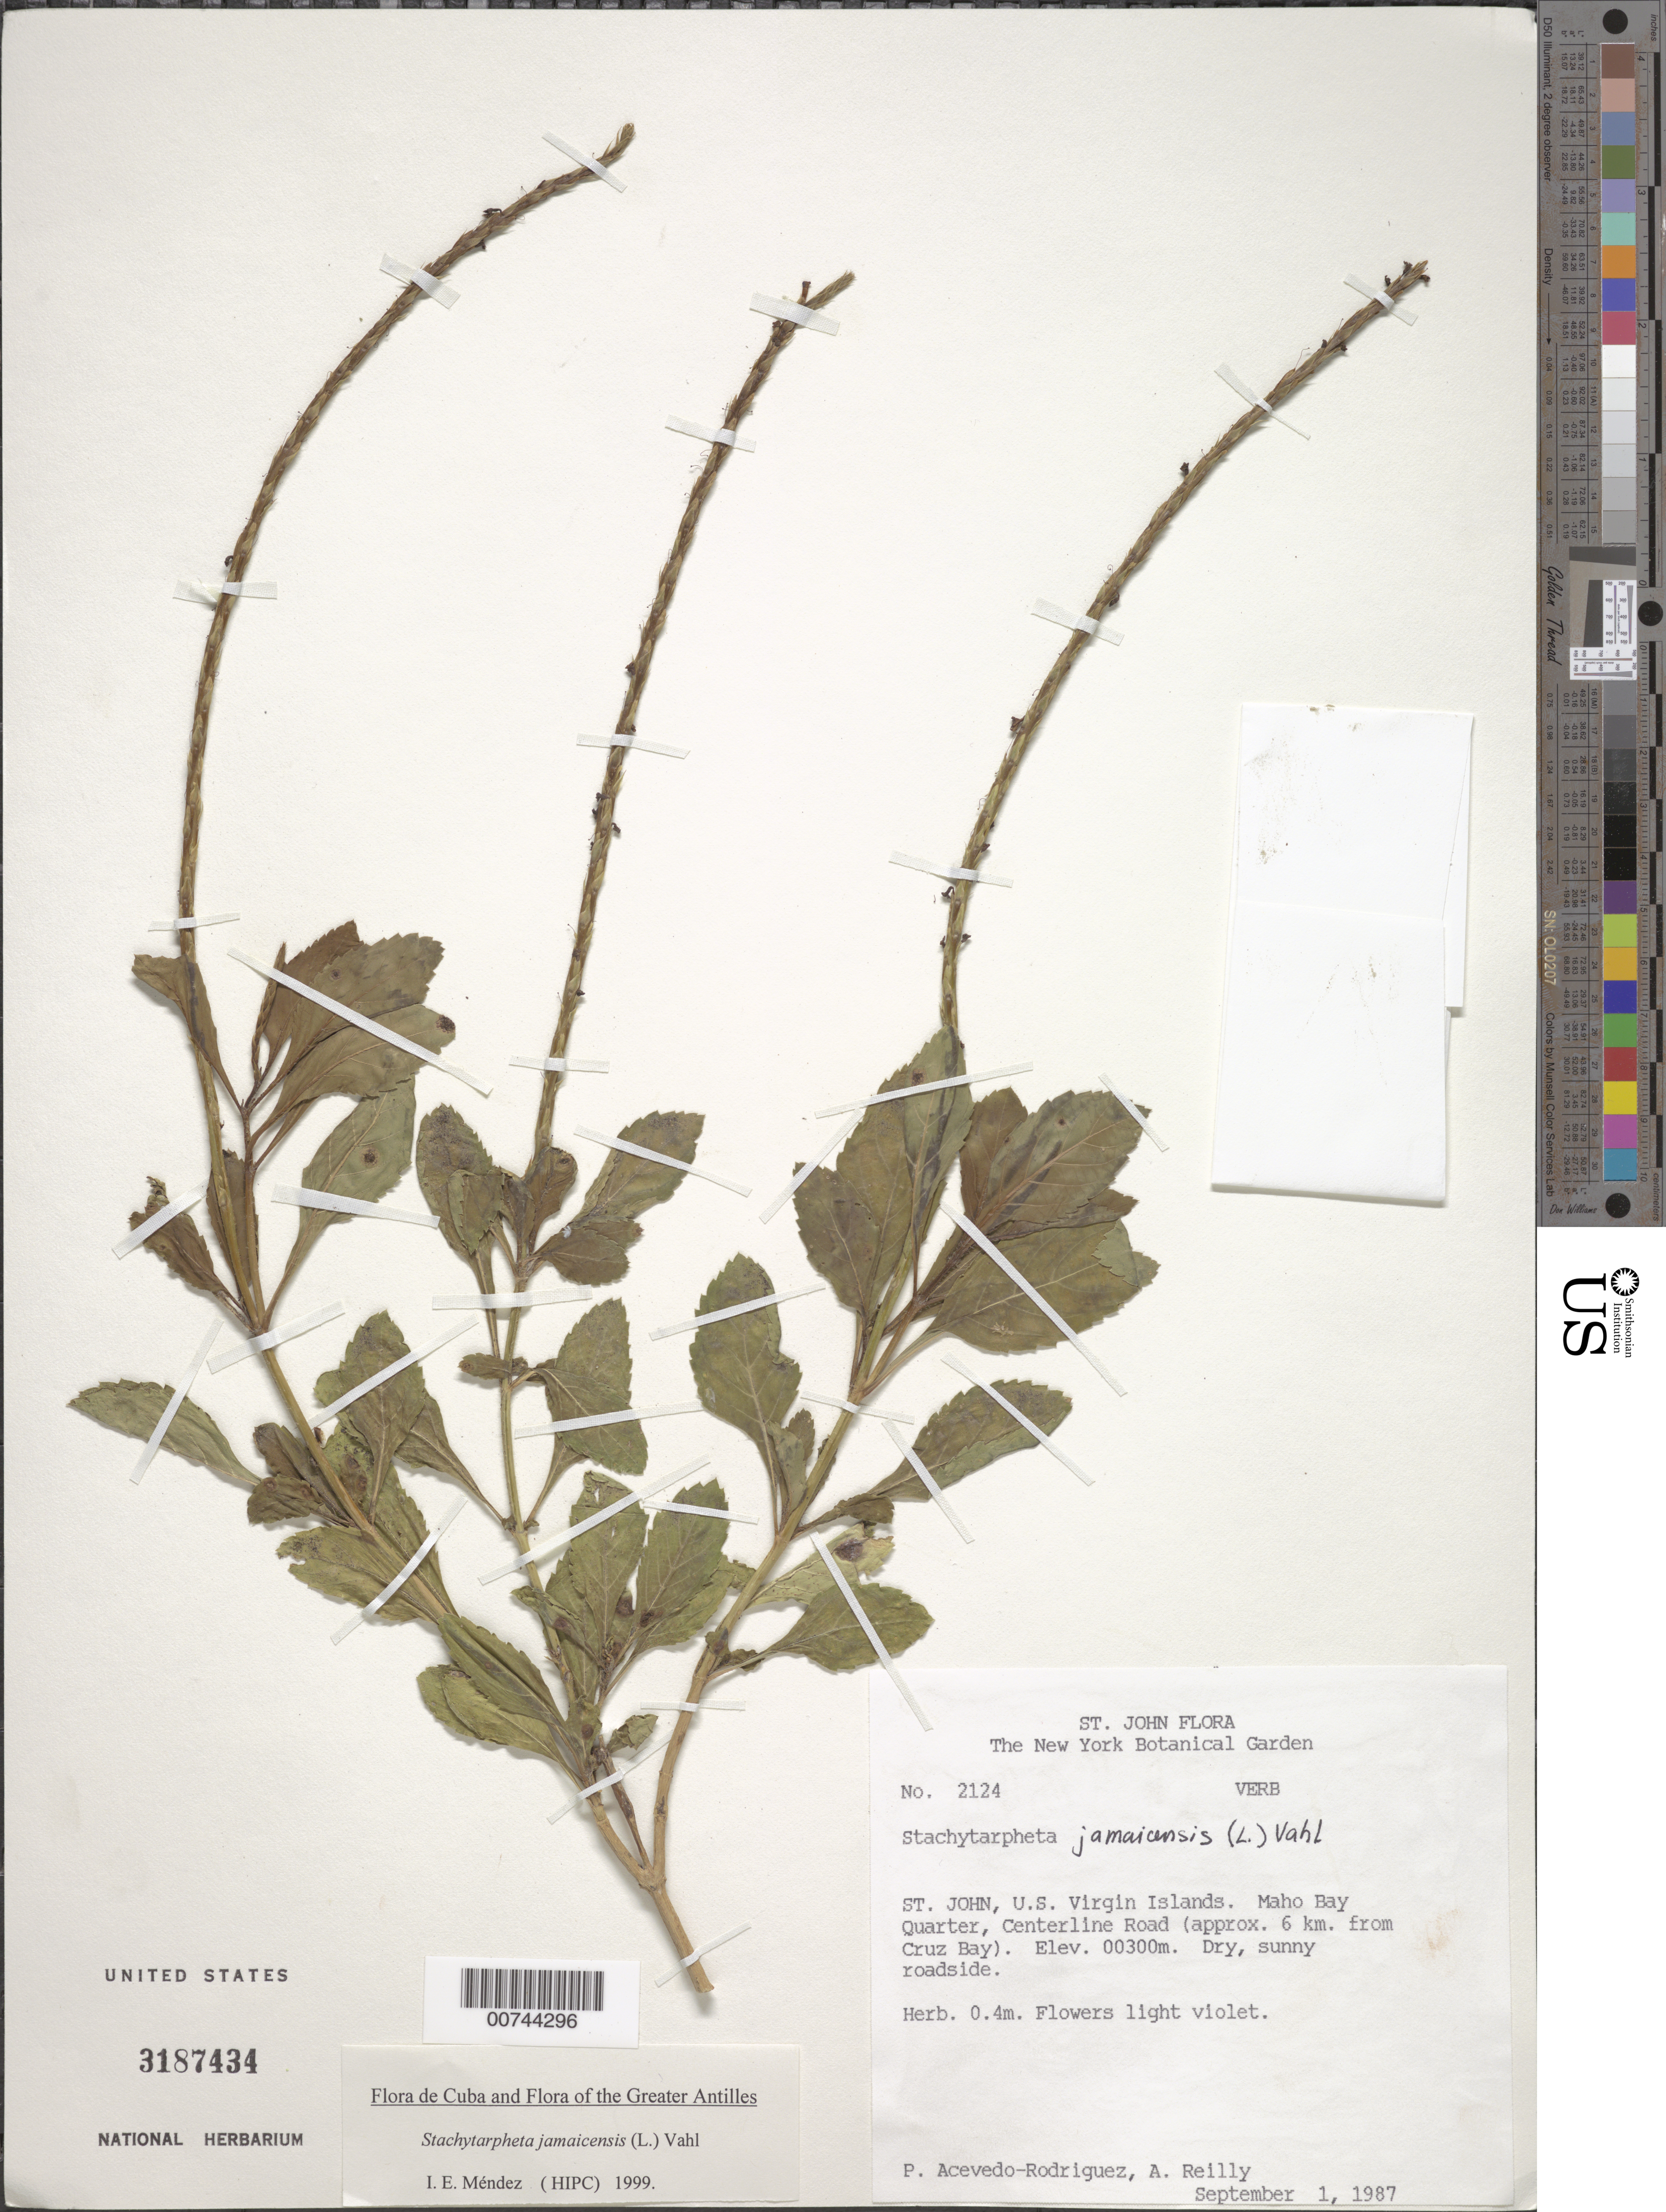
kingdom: Plantae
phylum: Tracheophyta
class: Magnoliopsida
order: Lamiales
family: Verbenaceae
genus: Stachytarpheta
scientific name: Stachytarpheta jamaicensis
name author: (L.) Vahl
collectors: P. Acevedo-Rodr. & A. Reilly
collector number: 2124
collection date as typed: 01 Sep 1987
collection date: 1987-09-01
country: U.S. Virgin Islands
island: St. John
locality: Maho Bay Quarter; Centerline Road (approx. 6 km. from Cruz Bay)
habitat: Dry, sunny roadside.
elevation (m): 300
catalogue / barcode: US 3187434